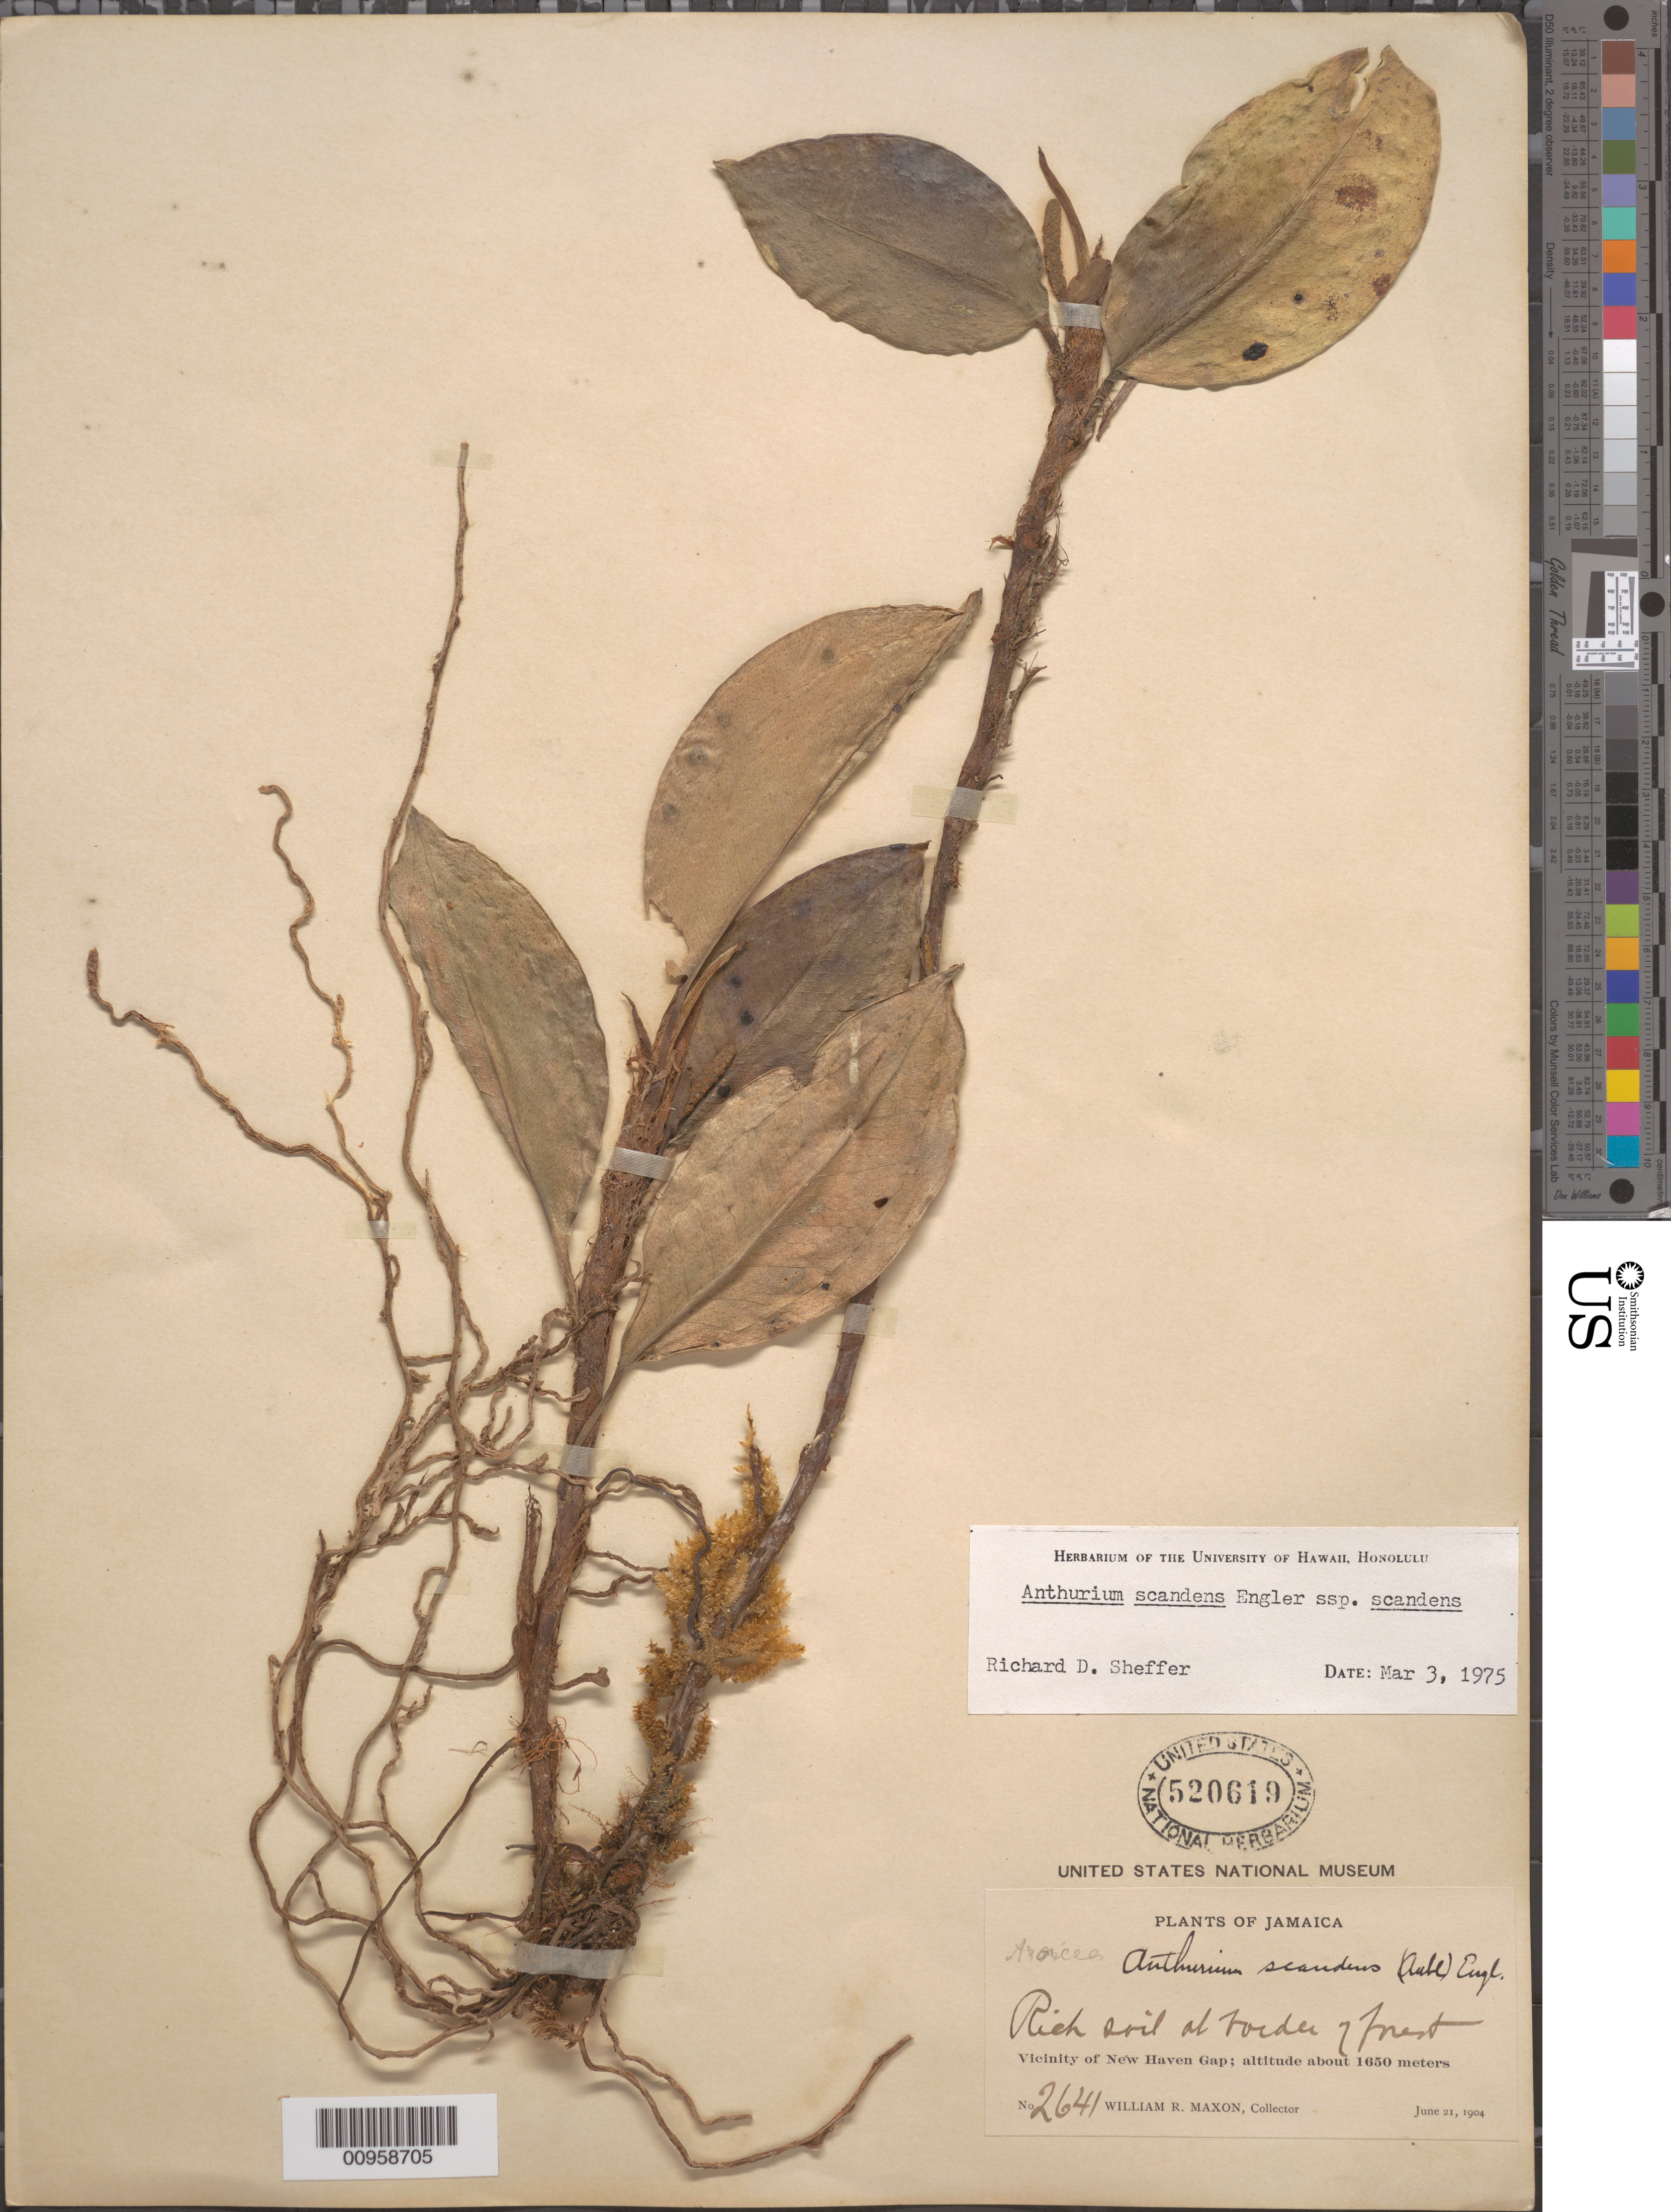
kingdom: Plantae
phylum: Tracheophyta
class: Liliopsida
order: Alismatales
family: Araceae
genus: Anthurium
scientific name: Anthurium scandens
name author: (Aubl.) Engl.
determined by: Sheffer, R. D.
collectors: W. R. Maxon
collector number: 2641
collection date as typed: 21 Jun 1904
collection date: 1904-06-21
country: Jamaica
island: Jamaica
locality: Vicinity of New Haven Gap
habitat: Rich soil at border of forest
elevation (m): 1650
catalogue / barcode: US 520619